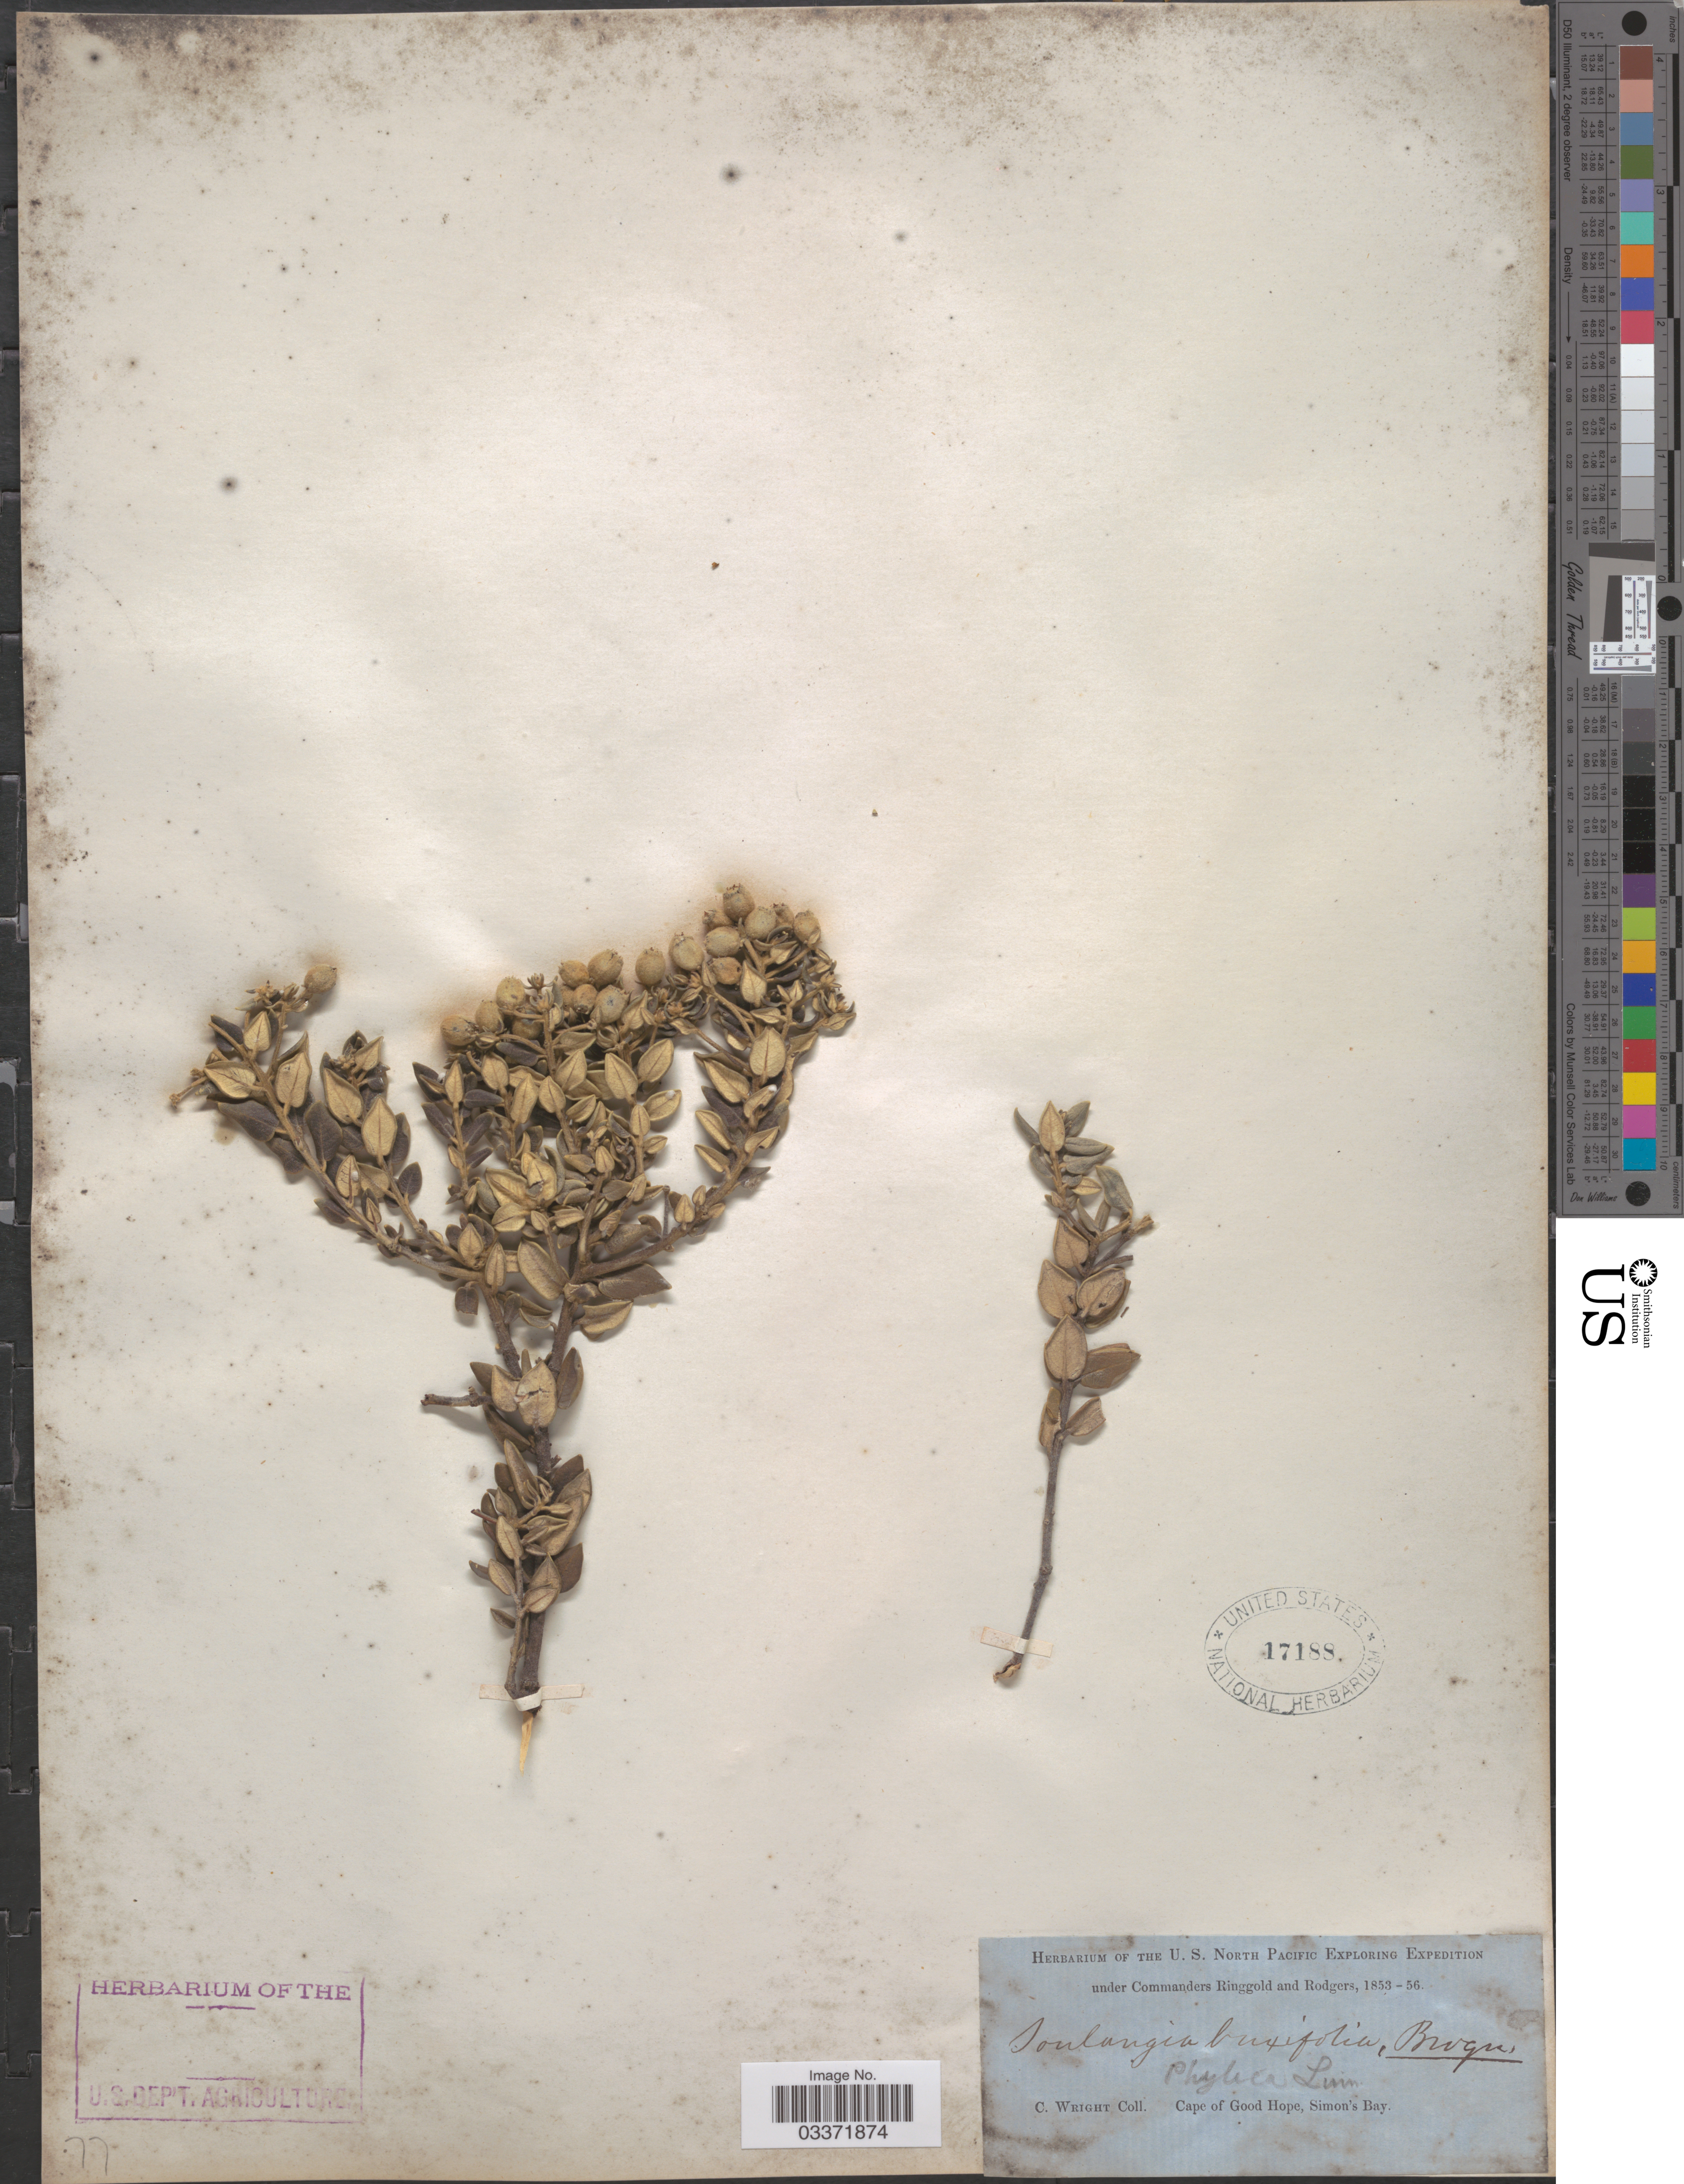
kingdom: Plantae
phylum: Tracheophyta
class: Magnoliopsida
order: Rosales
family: Rhamnaceae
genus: Phylica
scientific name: Phylica buxifolia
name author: L.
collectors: C. Wright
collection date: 1853/1856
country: South Africa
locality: Cape of Good Hope, Simon's Bay.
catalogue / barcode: US 17188